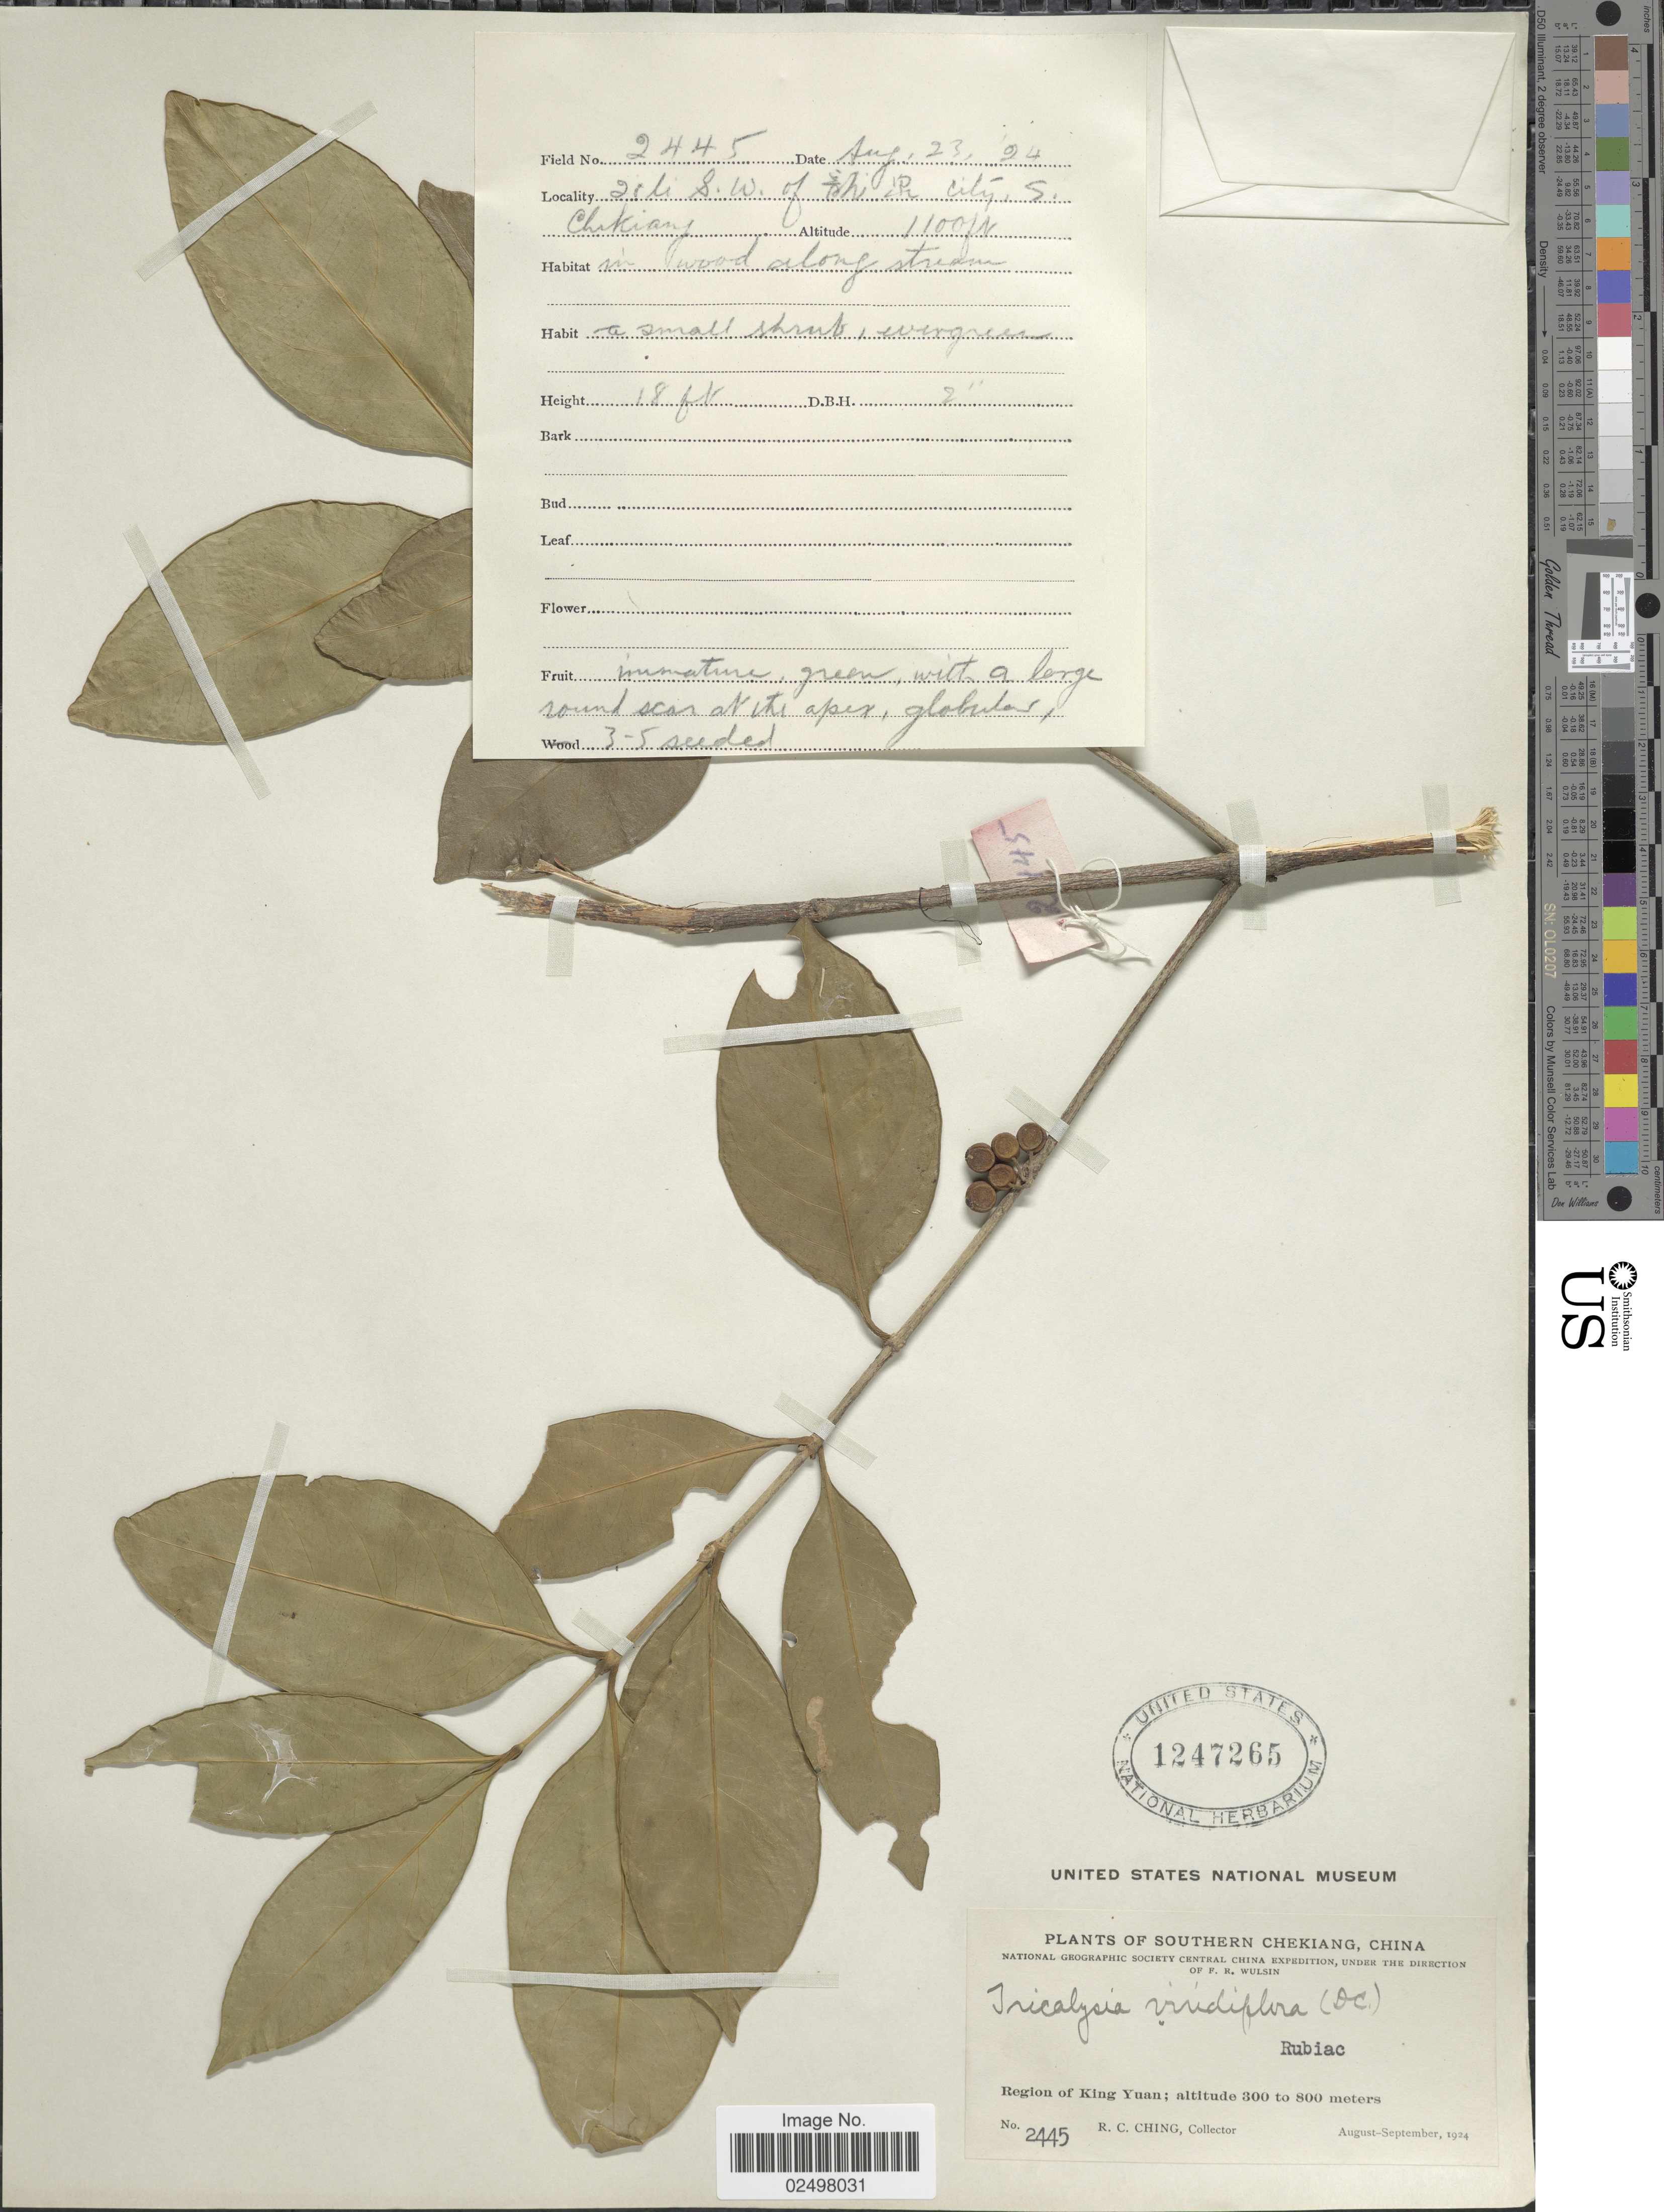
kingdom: Plantae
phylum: Tracheophyta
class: Magnoliopsida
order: Gentianales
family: Rubiaceae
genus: Tricalysia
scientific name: Tricalysia dubia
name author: (Lindl.) Ohwi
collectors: R. C. Ching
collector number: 2445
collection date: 1924-08-23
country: China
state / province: Zhejiang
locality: Southern Chekiang, Region of King Yuan, 20 k S.W. of City, S. Kiang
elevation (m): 335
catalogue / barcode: US 1247265